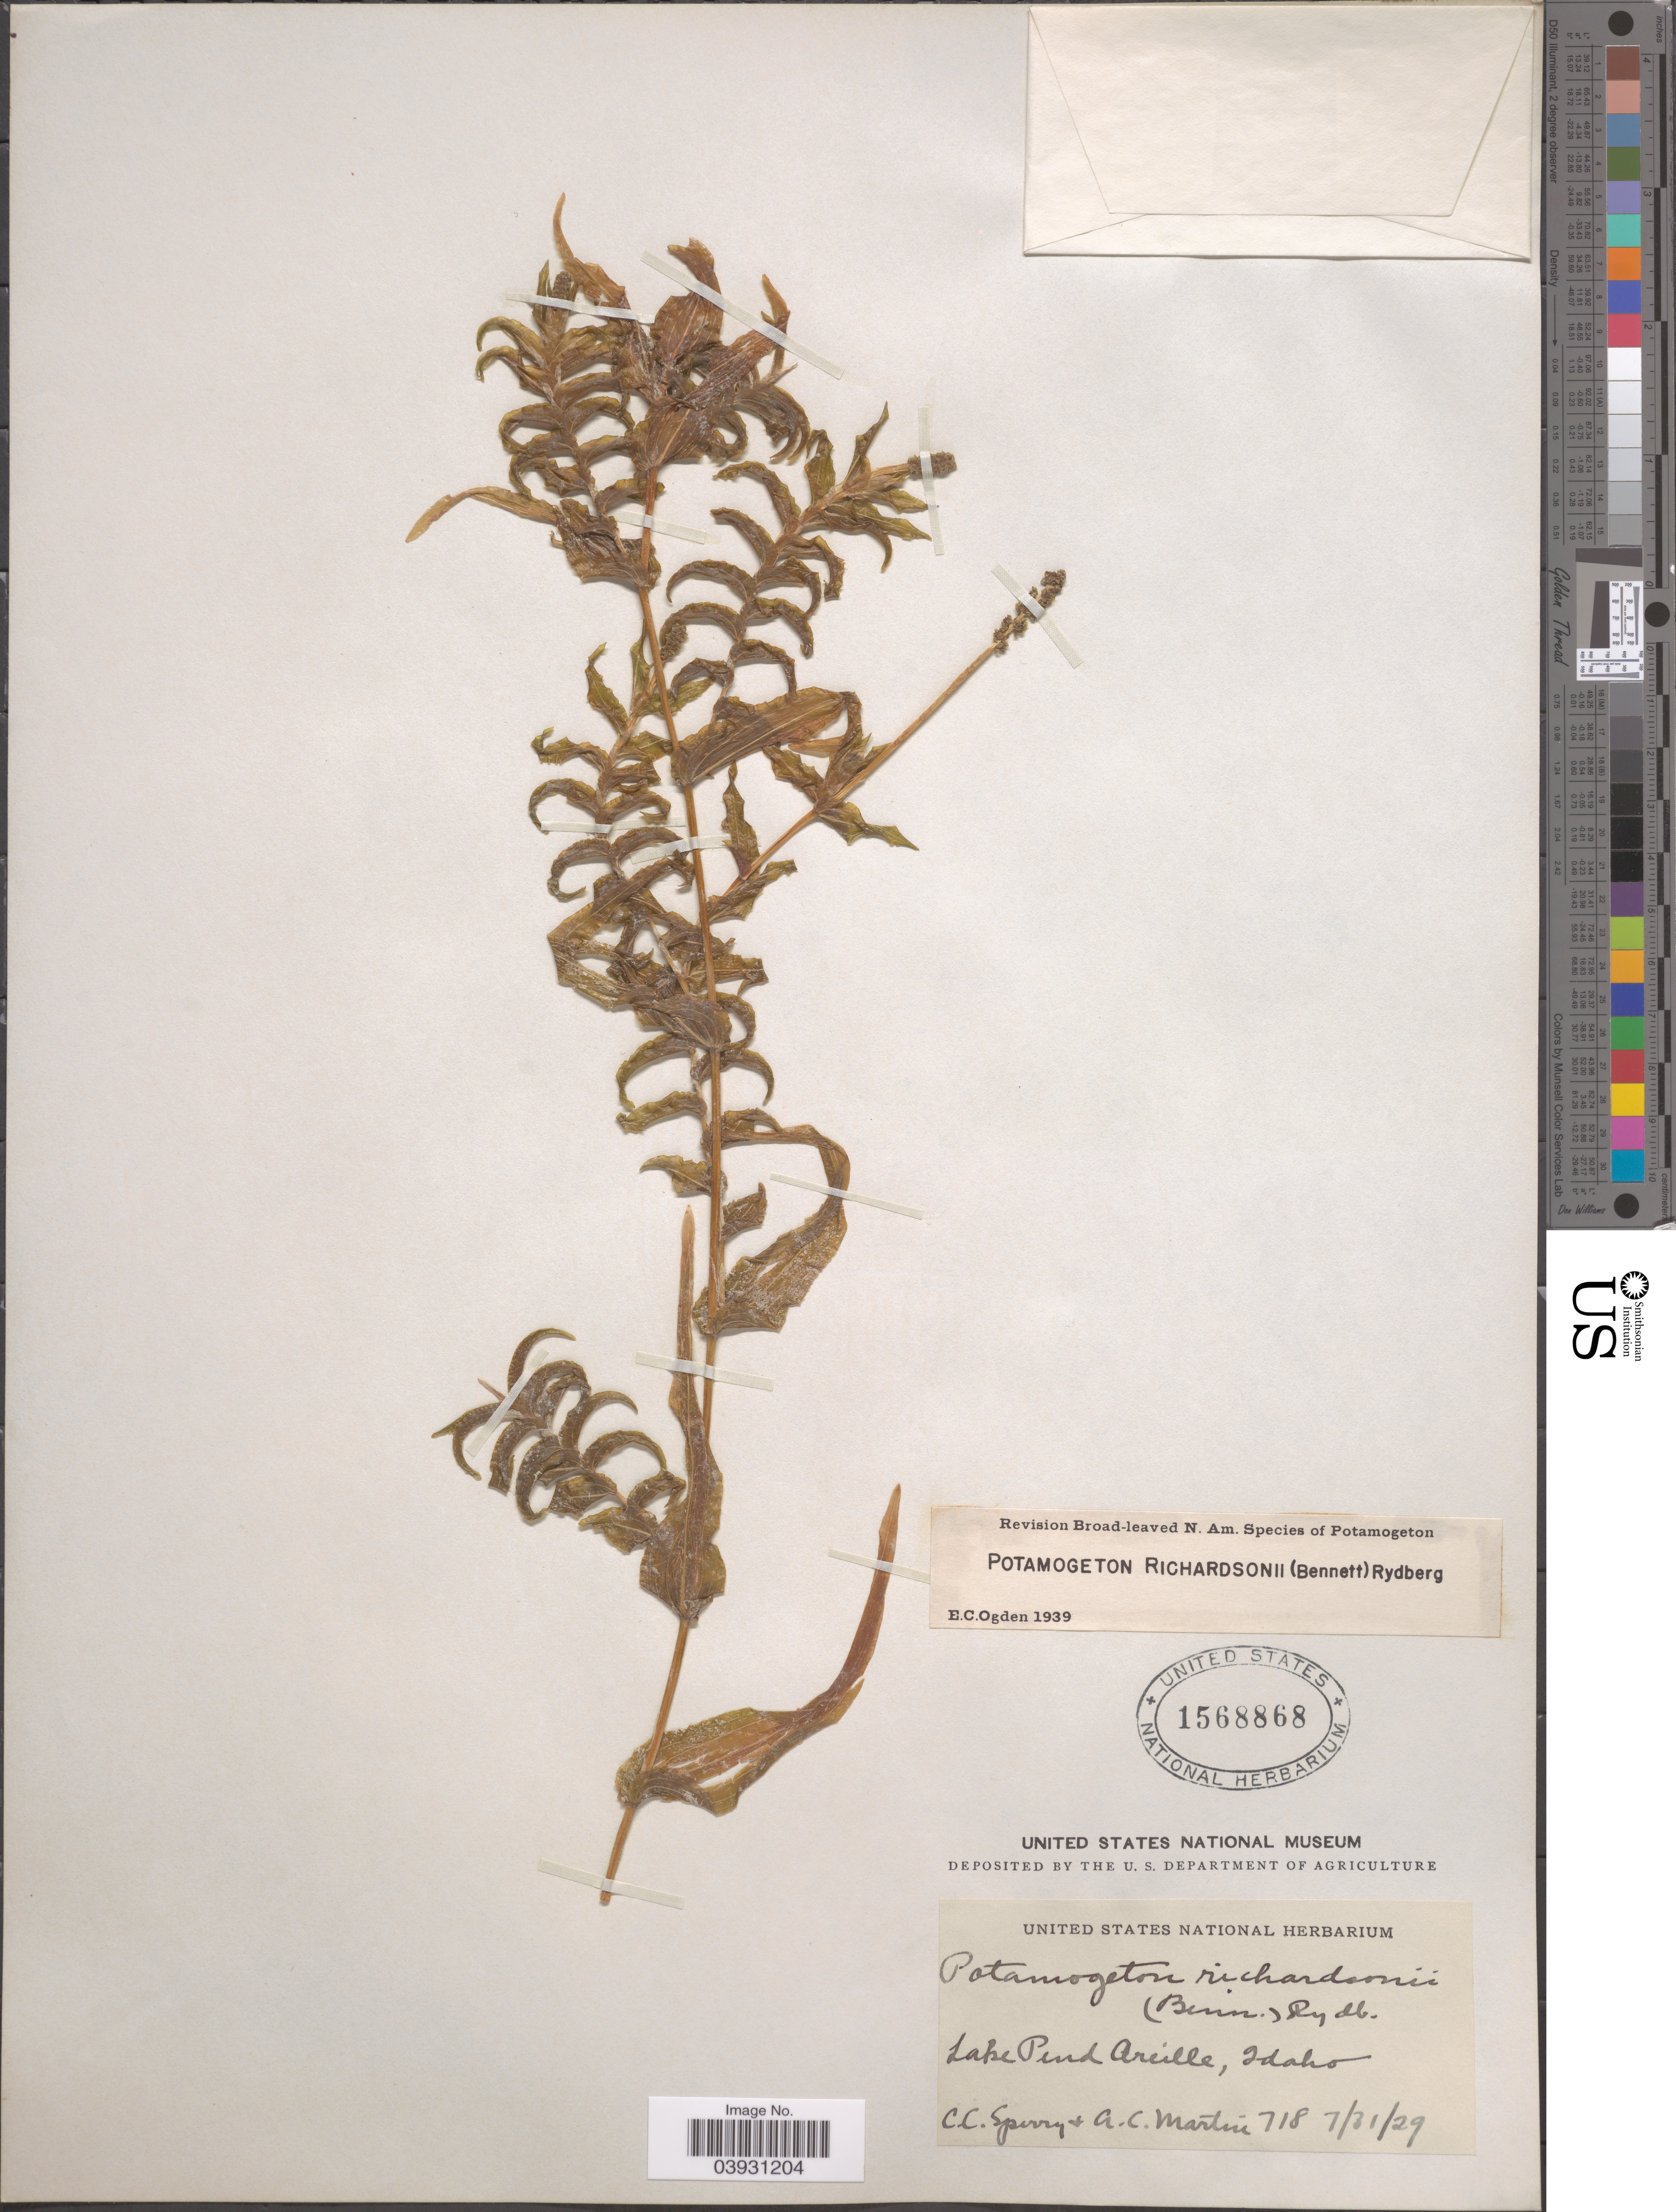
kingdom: Plantae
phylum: Tracheophyta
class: Liliopsida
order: Alismatales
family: Potamogetonaceae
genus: Potamogeton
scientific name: Potamogeton richardsonii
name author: (A.W. Benn.) Rydb.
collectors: C. C. Sperry & A. C. Martin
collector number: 718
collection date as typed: Transcribed d/m/y: 31/7/29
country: United States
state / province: Idaho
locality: Lake Pond Oreille.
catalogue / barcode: US 1568868